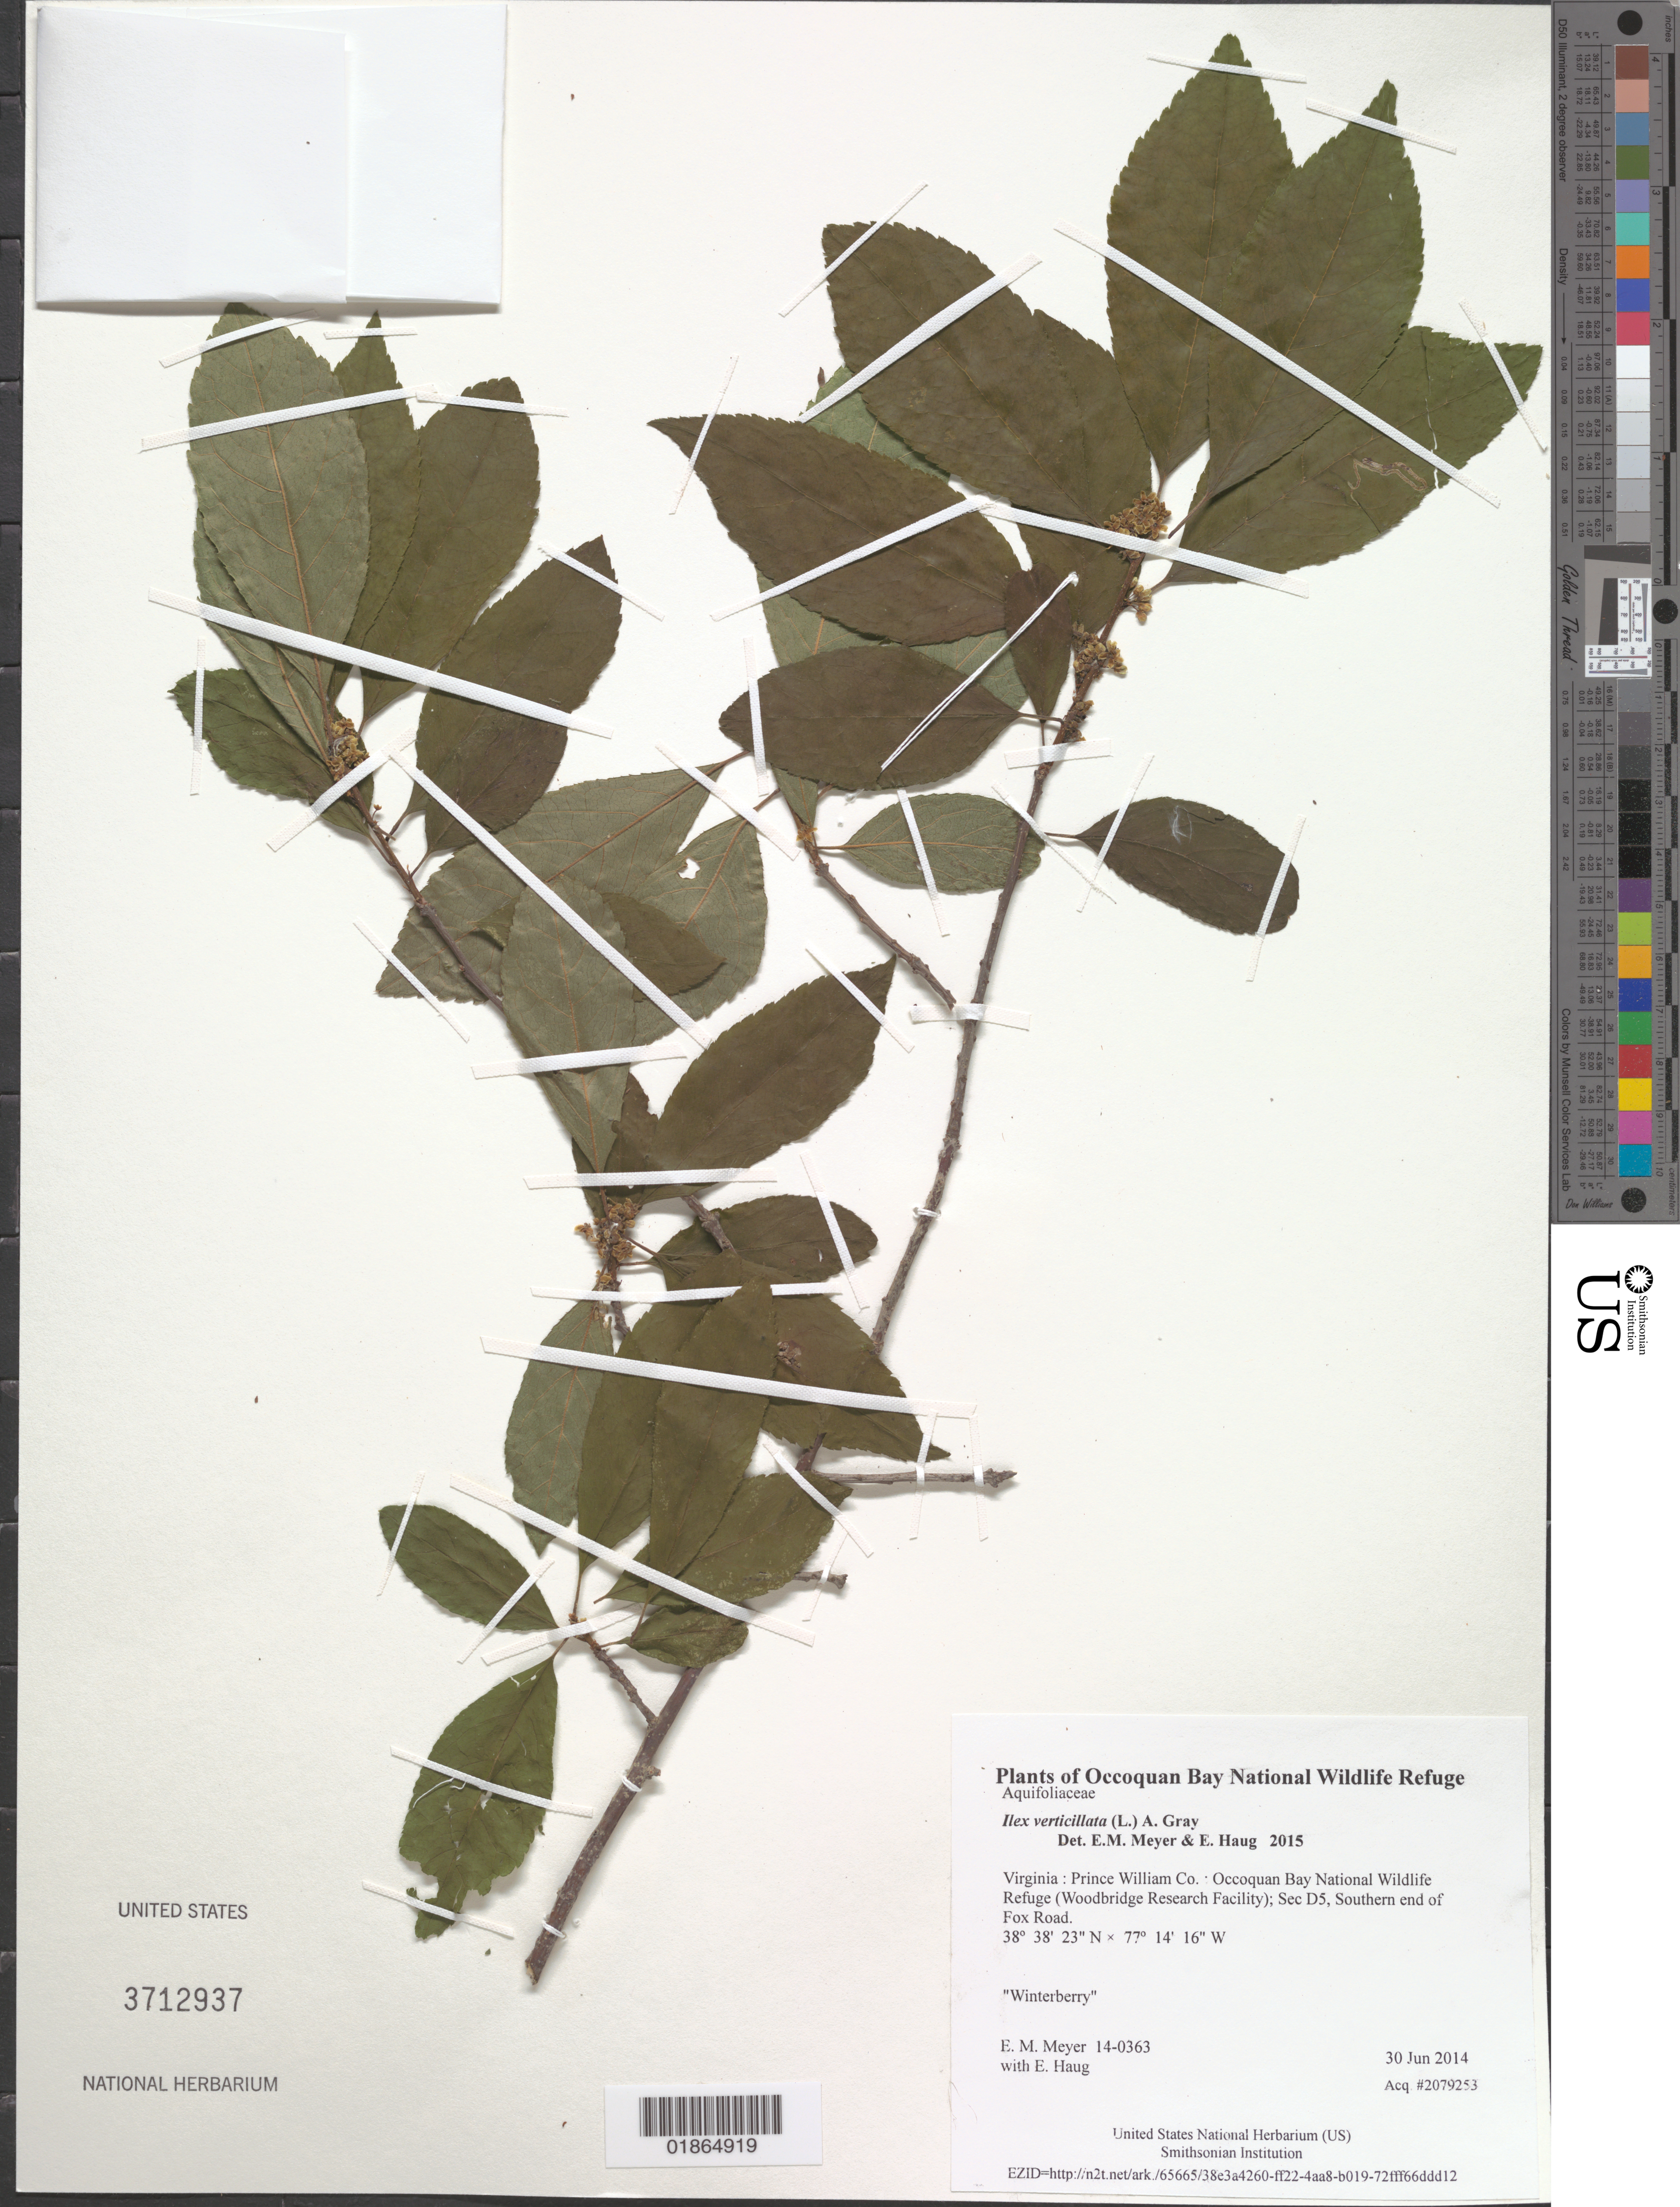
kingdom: Plantae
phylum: Tracheophyta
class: Magnoliopsida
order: Aquifoliales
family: Aquifoliaceae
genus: Ilex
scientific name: Ilex verticillata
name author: (L.) A. Gray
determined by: Meyer, E. M.; Haug, E.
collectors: E. M. Meyer & E. Haug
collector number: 14-0363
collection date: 2014-06-30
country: United States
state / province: Virginia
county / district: Prince William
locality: Occoquan Bay National Wildlife Refuge (Woodbridge Research Facility); Sec D5, Southern end of Fox Road.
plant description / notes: Winterberry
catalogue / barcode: US 3712937